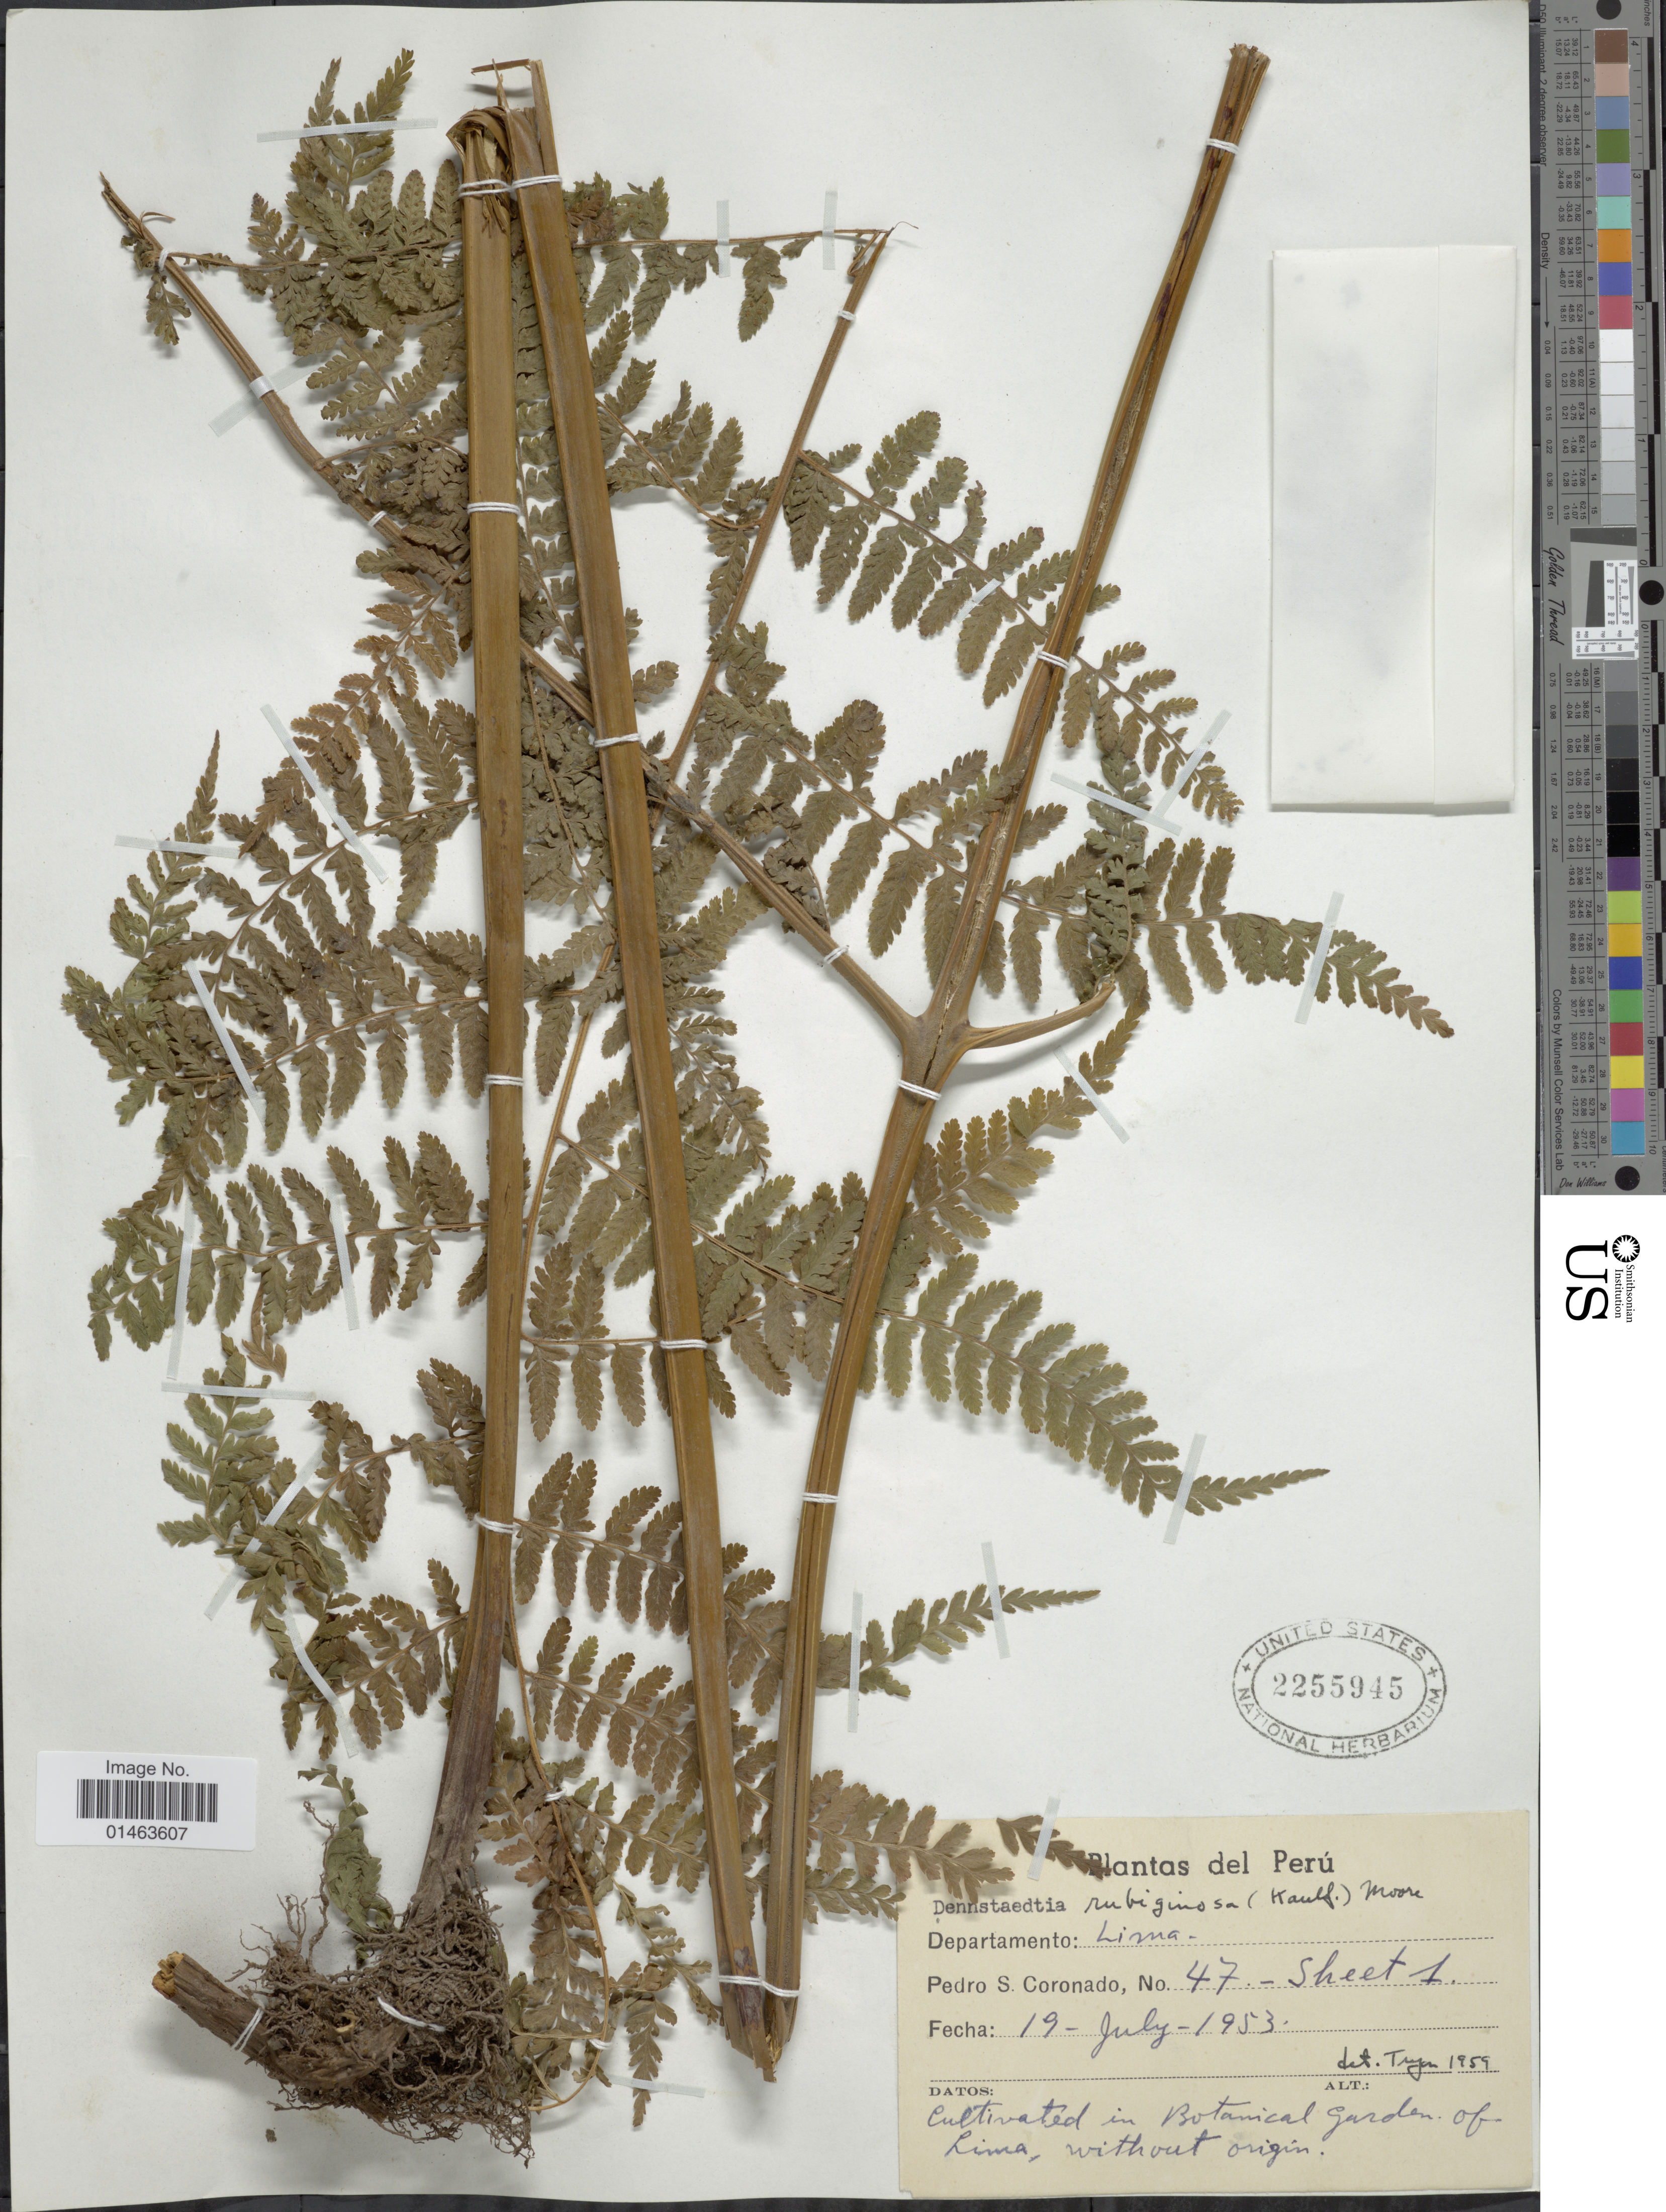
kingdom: Plantae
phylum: Tracheophyta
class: Polypodiopsida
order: Polypodiales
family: Dennstaedtiaceae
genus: Dennstaedtia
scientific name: Dennstaedtia cicutaria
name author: (Sw.) T. Moore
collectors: P. Coronado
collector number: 47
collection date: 1953-07-19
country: Peru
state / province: Lima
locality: Del Peru, Departamento: Lima, Botanical Garden of Lima, without origin.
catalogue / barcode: US 2255945